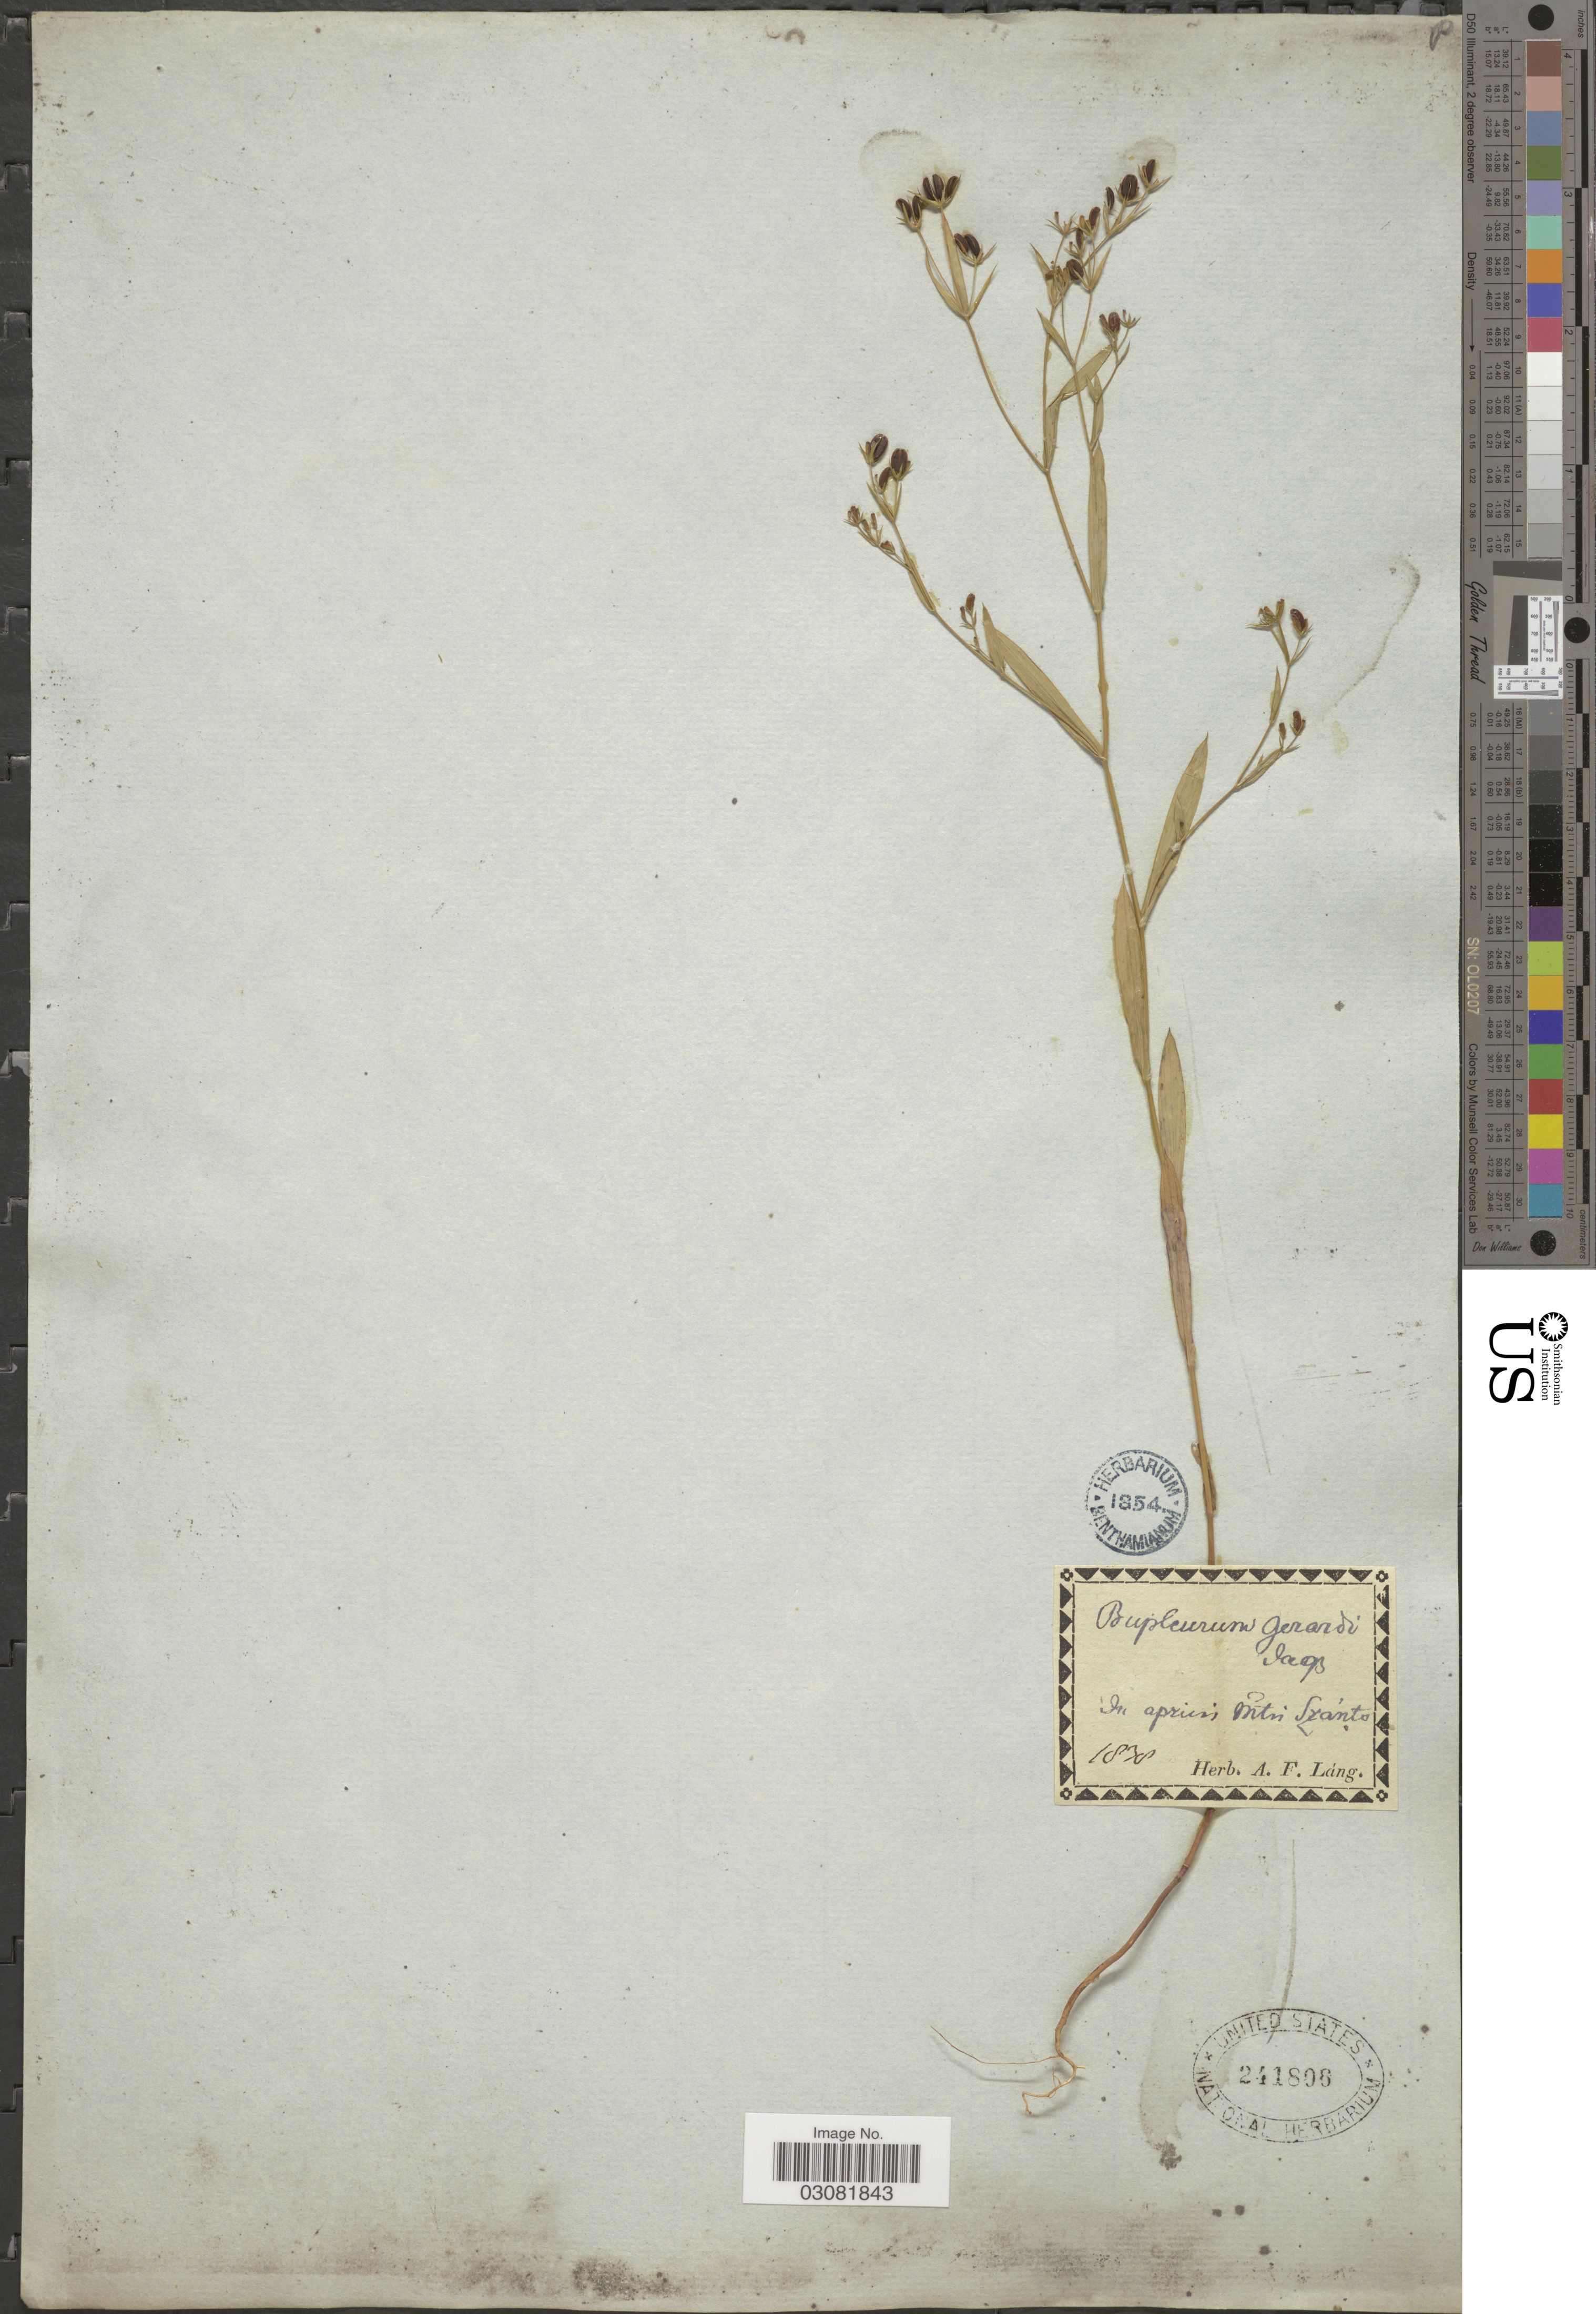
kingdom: Plantae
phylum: Tracheophyta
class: Magnoliopsida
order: Apiales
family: Apiaceae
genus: Bupleurum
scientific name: Bupleurum gerardii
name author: All.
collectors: Ex herb. A. F. Lang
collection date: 1838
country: Hungary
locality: In apricis mtn. Szanto.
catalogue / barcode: US 241806